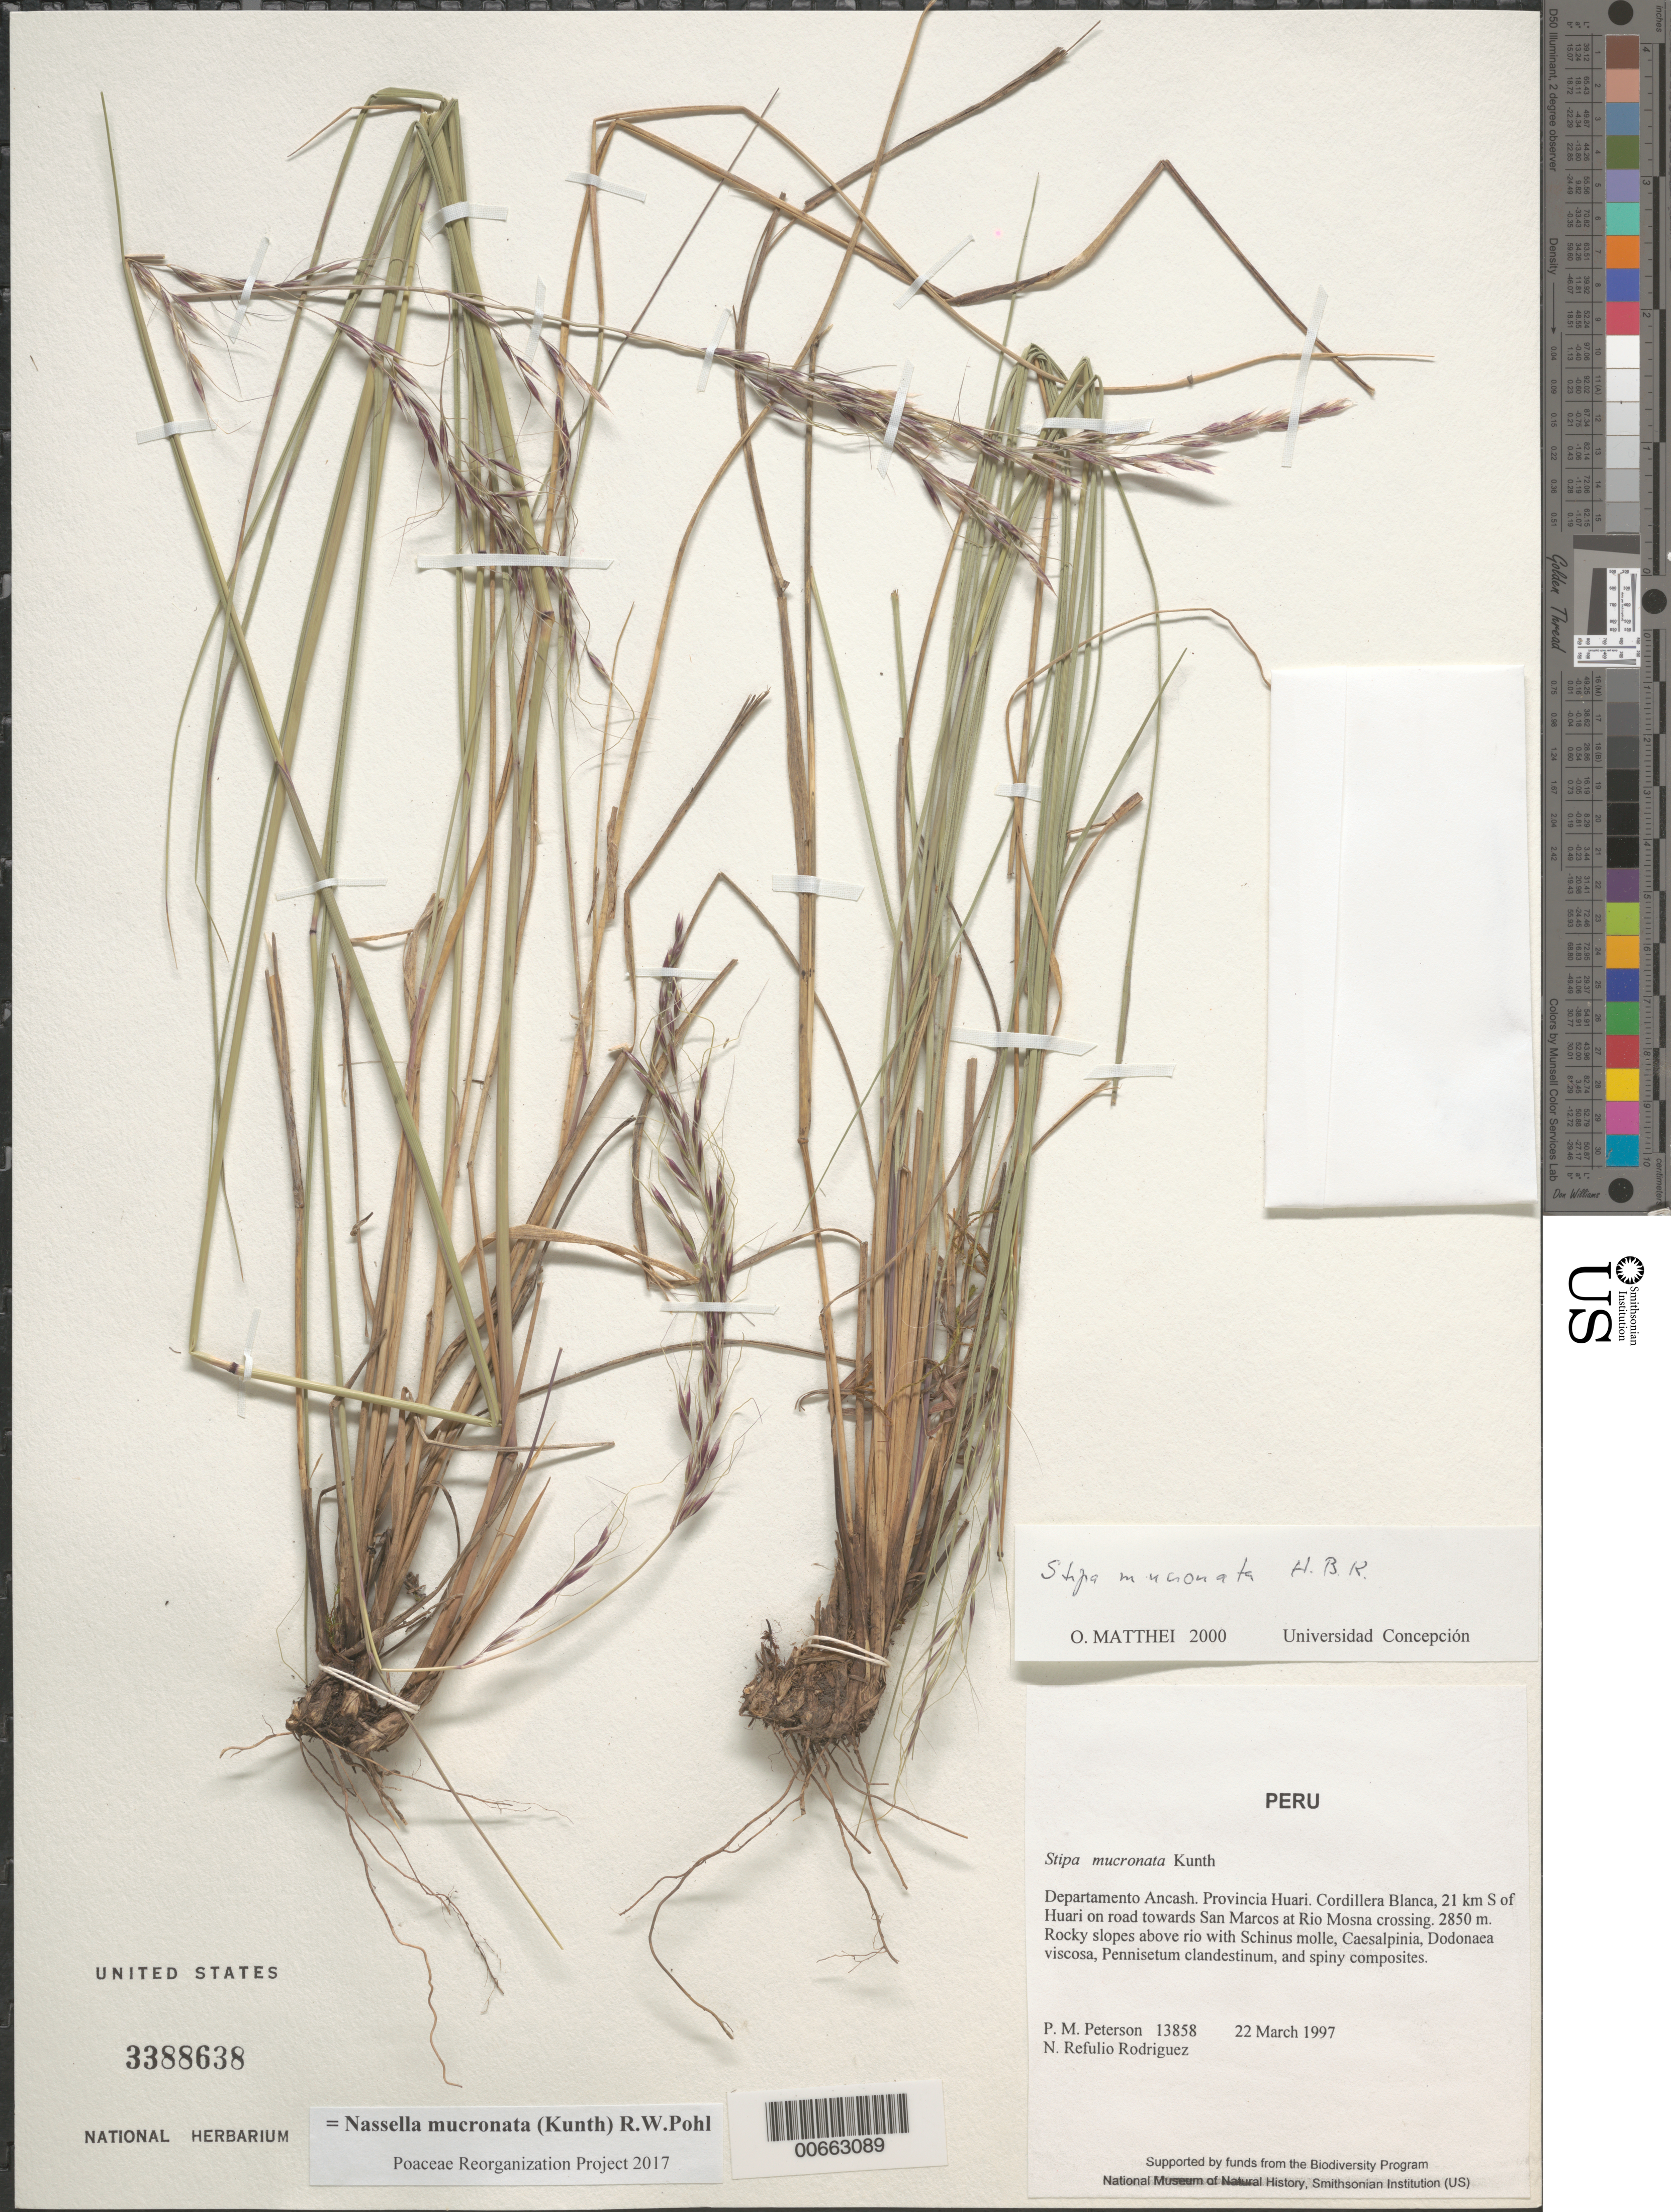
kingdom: Plantae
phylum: Tracheophyta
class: Liliopsida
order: Poales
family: Poaceae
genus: Nassella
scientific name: Nassella mucronata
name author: (Kunth) R.W. Pohl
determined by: Poaceae Reorganization Project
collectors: P. M. Peterson & N. Refulio-Rodríguez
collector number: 13858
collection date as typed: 22 Mar 1997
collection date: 1997-03-22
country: Peru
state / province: Ancash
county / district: Huari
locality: Cordillera Blanca, 21 km S of Huari on road towards San Marcos at Rio Mosna crossing.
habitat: Rocky slopes above rio with Schinus molle, Caesalpinia, Dodonaea viscosa, Pennisetum clandestinum, and spiny composites.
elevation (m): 2850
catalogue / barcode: US 3355638